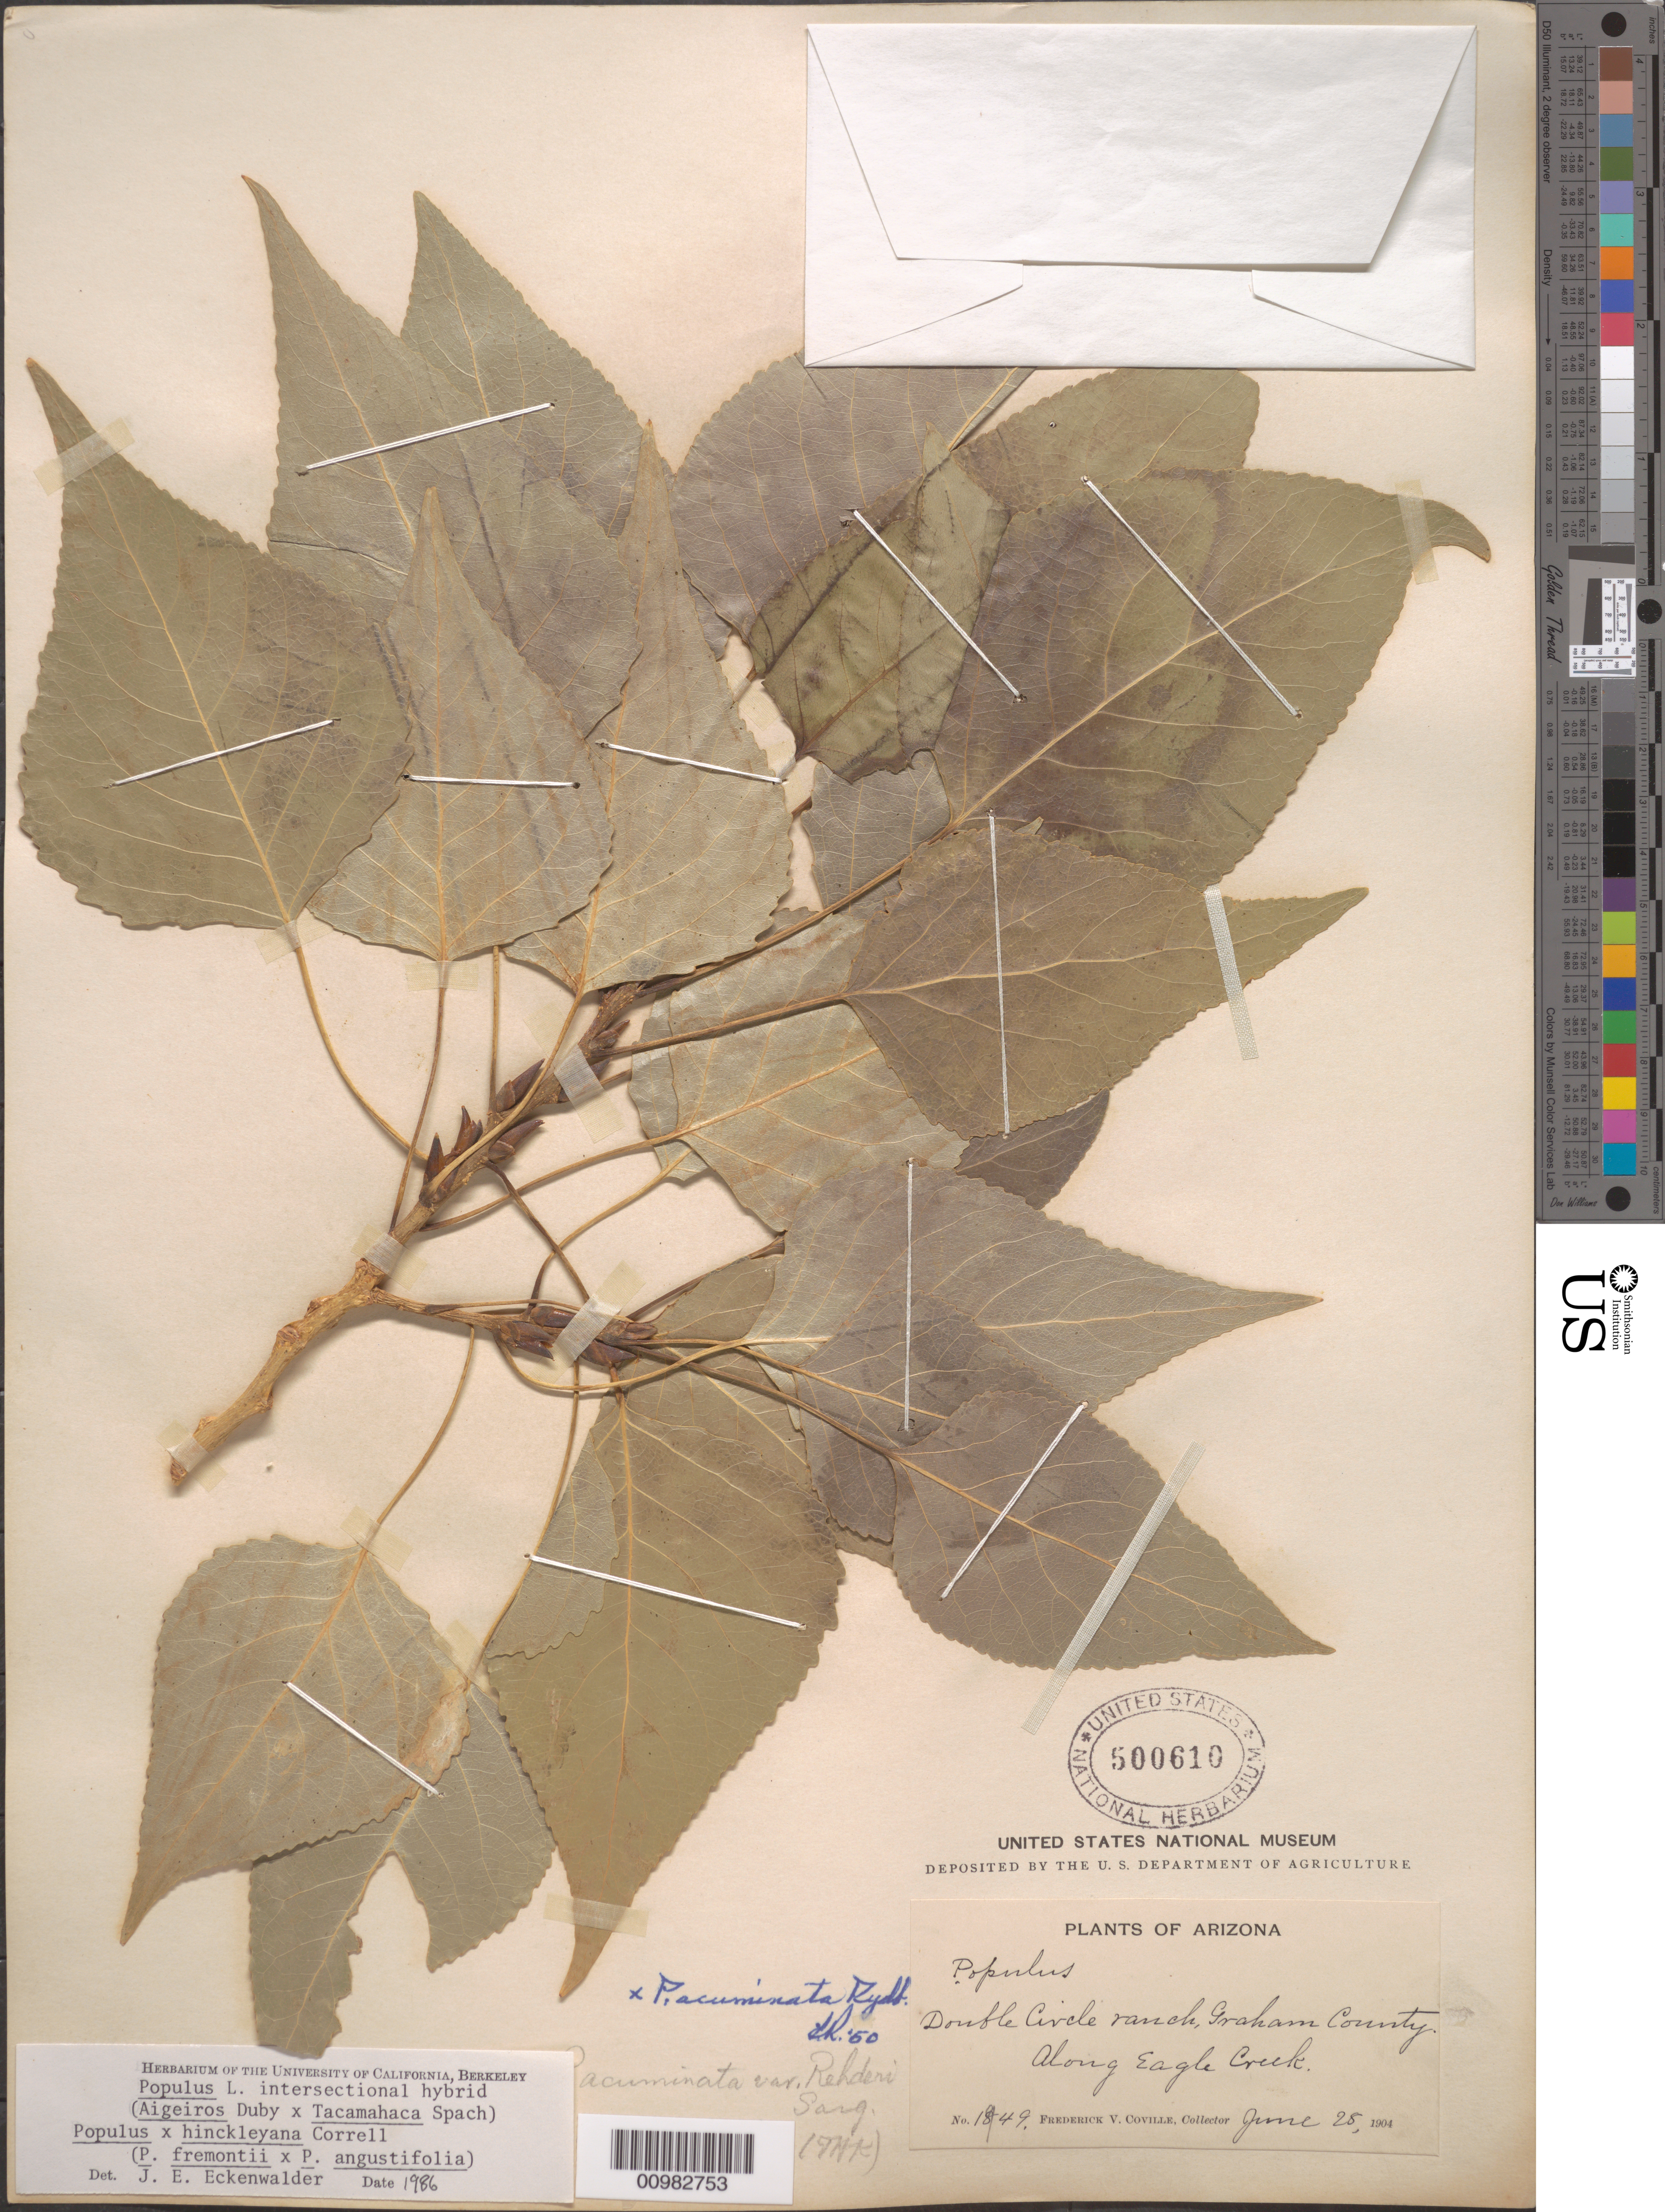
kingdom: Plantae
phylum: Tracheophyta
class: Magnoliopsida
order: Malpighiales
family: Salicaceae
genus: Populus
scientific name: Populus acuminata var. rehderi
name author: Sarg.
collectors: F. V. Coville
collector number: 1949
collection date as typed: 25 Jun 1904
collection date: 1904-06-25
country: United States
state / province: Arizona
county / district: Graham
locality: Double Circle Ranch, along Eagle Creek.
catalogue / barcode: US 500610